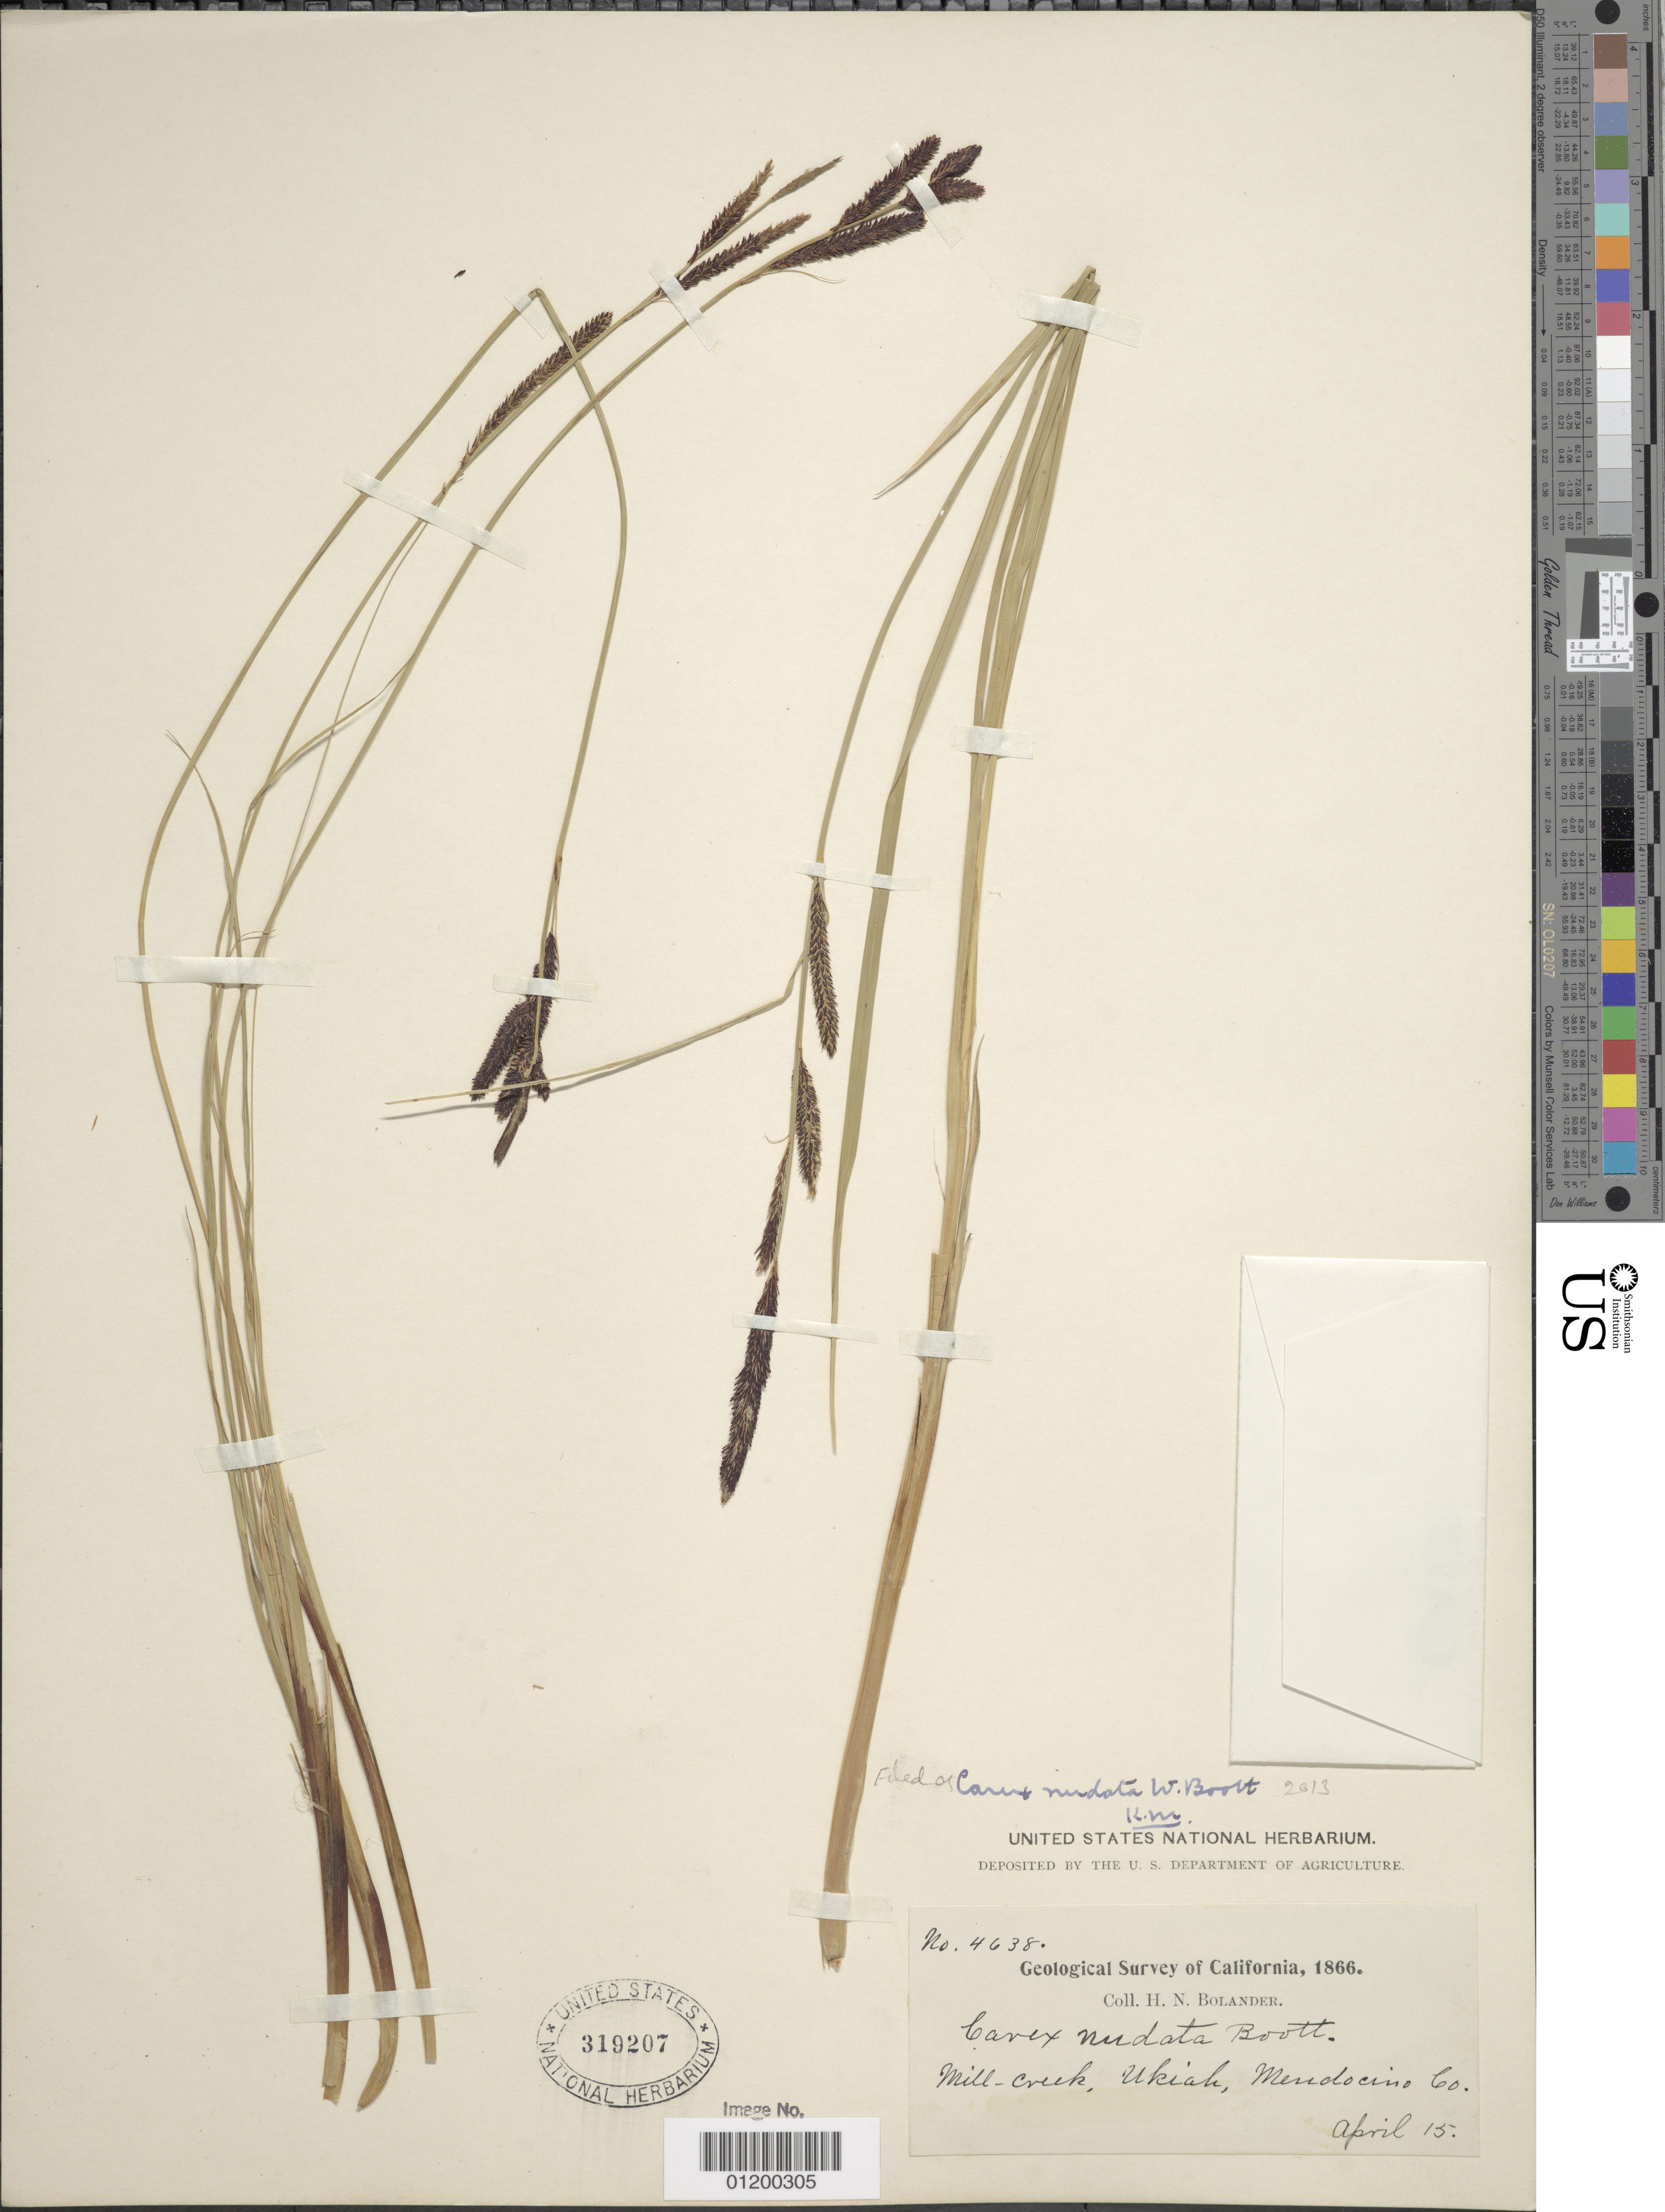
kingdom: Plantae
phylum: Tracheophyta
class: Liliopsida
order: Poales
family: Cyperaceae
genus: Carex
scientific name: Carex nudata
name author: W. Boott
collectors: H. Bolander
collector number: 4638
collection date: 1866-04-15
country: United States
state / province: California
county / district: Mendocino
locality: Mill- Creek, Ukiah.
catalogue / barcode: US 319207